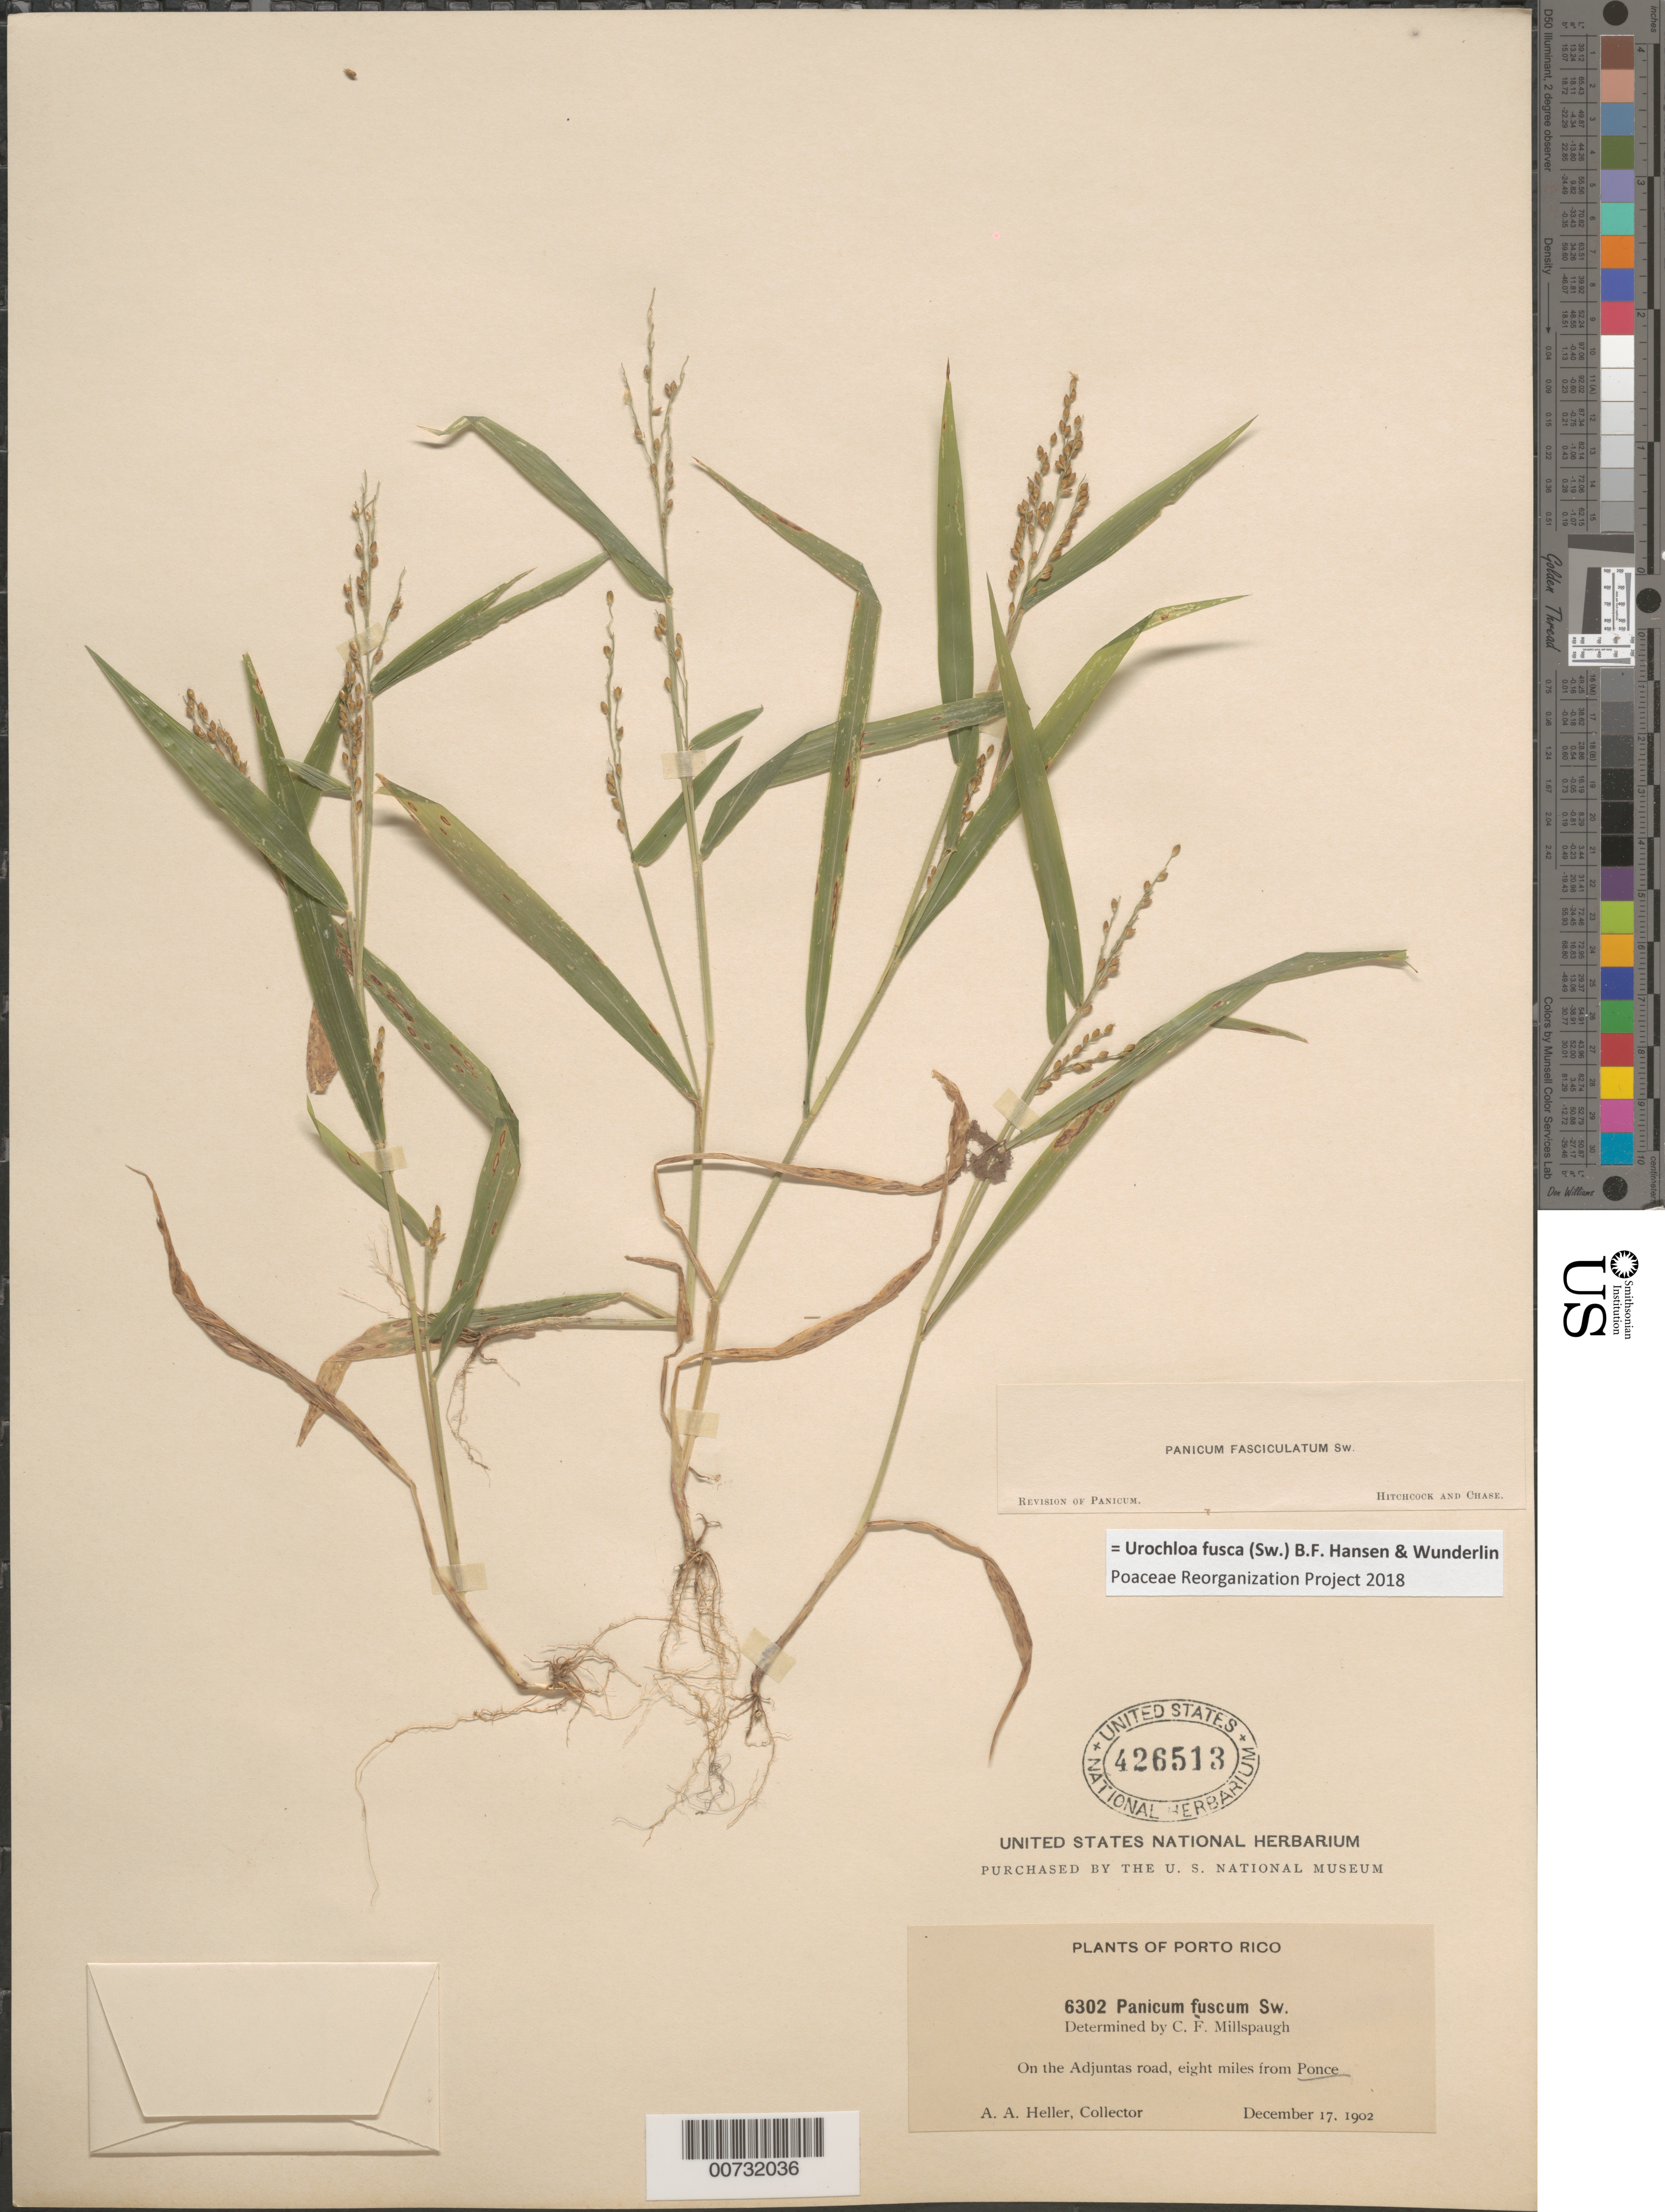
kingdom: Plantae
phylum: Tracheophyta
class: Liliopsida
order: Poales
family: Poaceae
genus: Urochloa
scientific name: Urochloa fusca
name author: (Sw.) B.F. Hansen & Wunderlin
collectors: A. A. Heller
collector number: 6302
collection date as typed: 17 Dec 1902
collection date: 1902-12-17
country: Puerto Rico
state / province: Adjuntas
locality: Adjuntas Road, 8 miles from Ponce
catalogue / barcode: US 426513